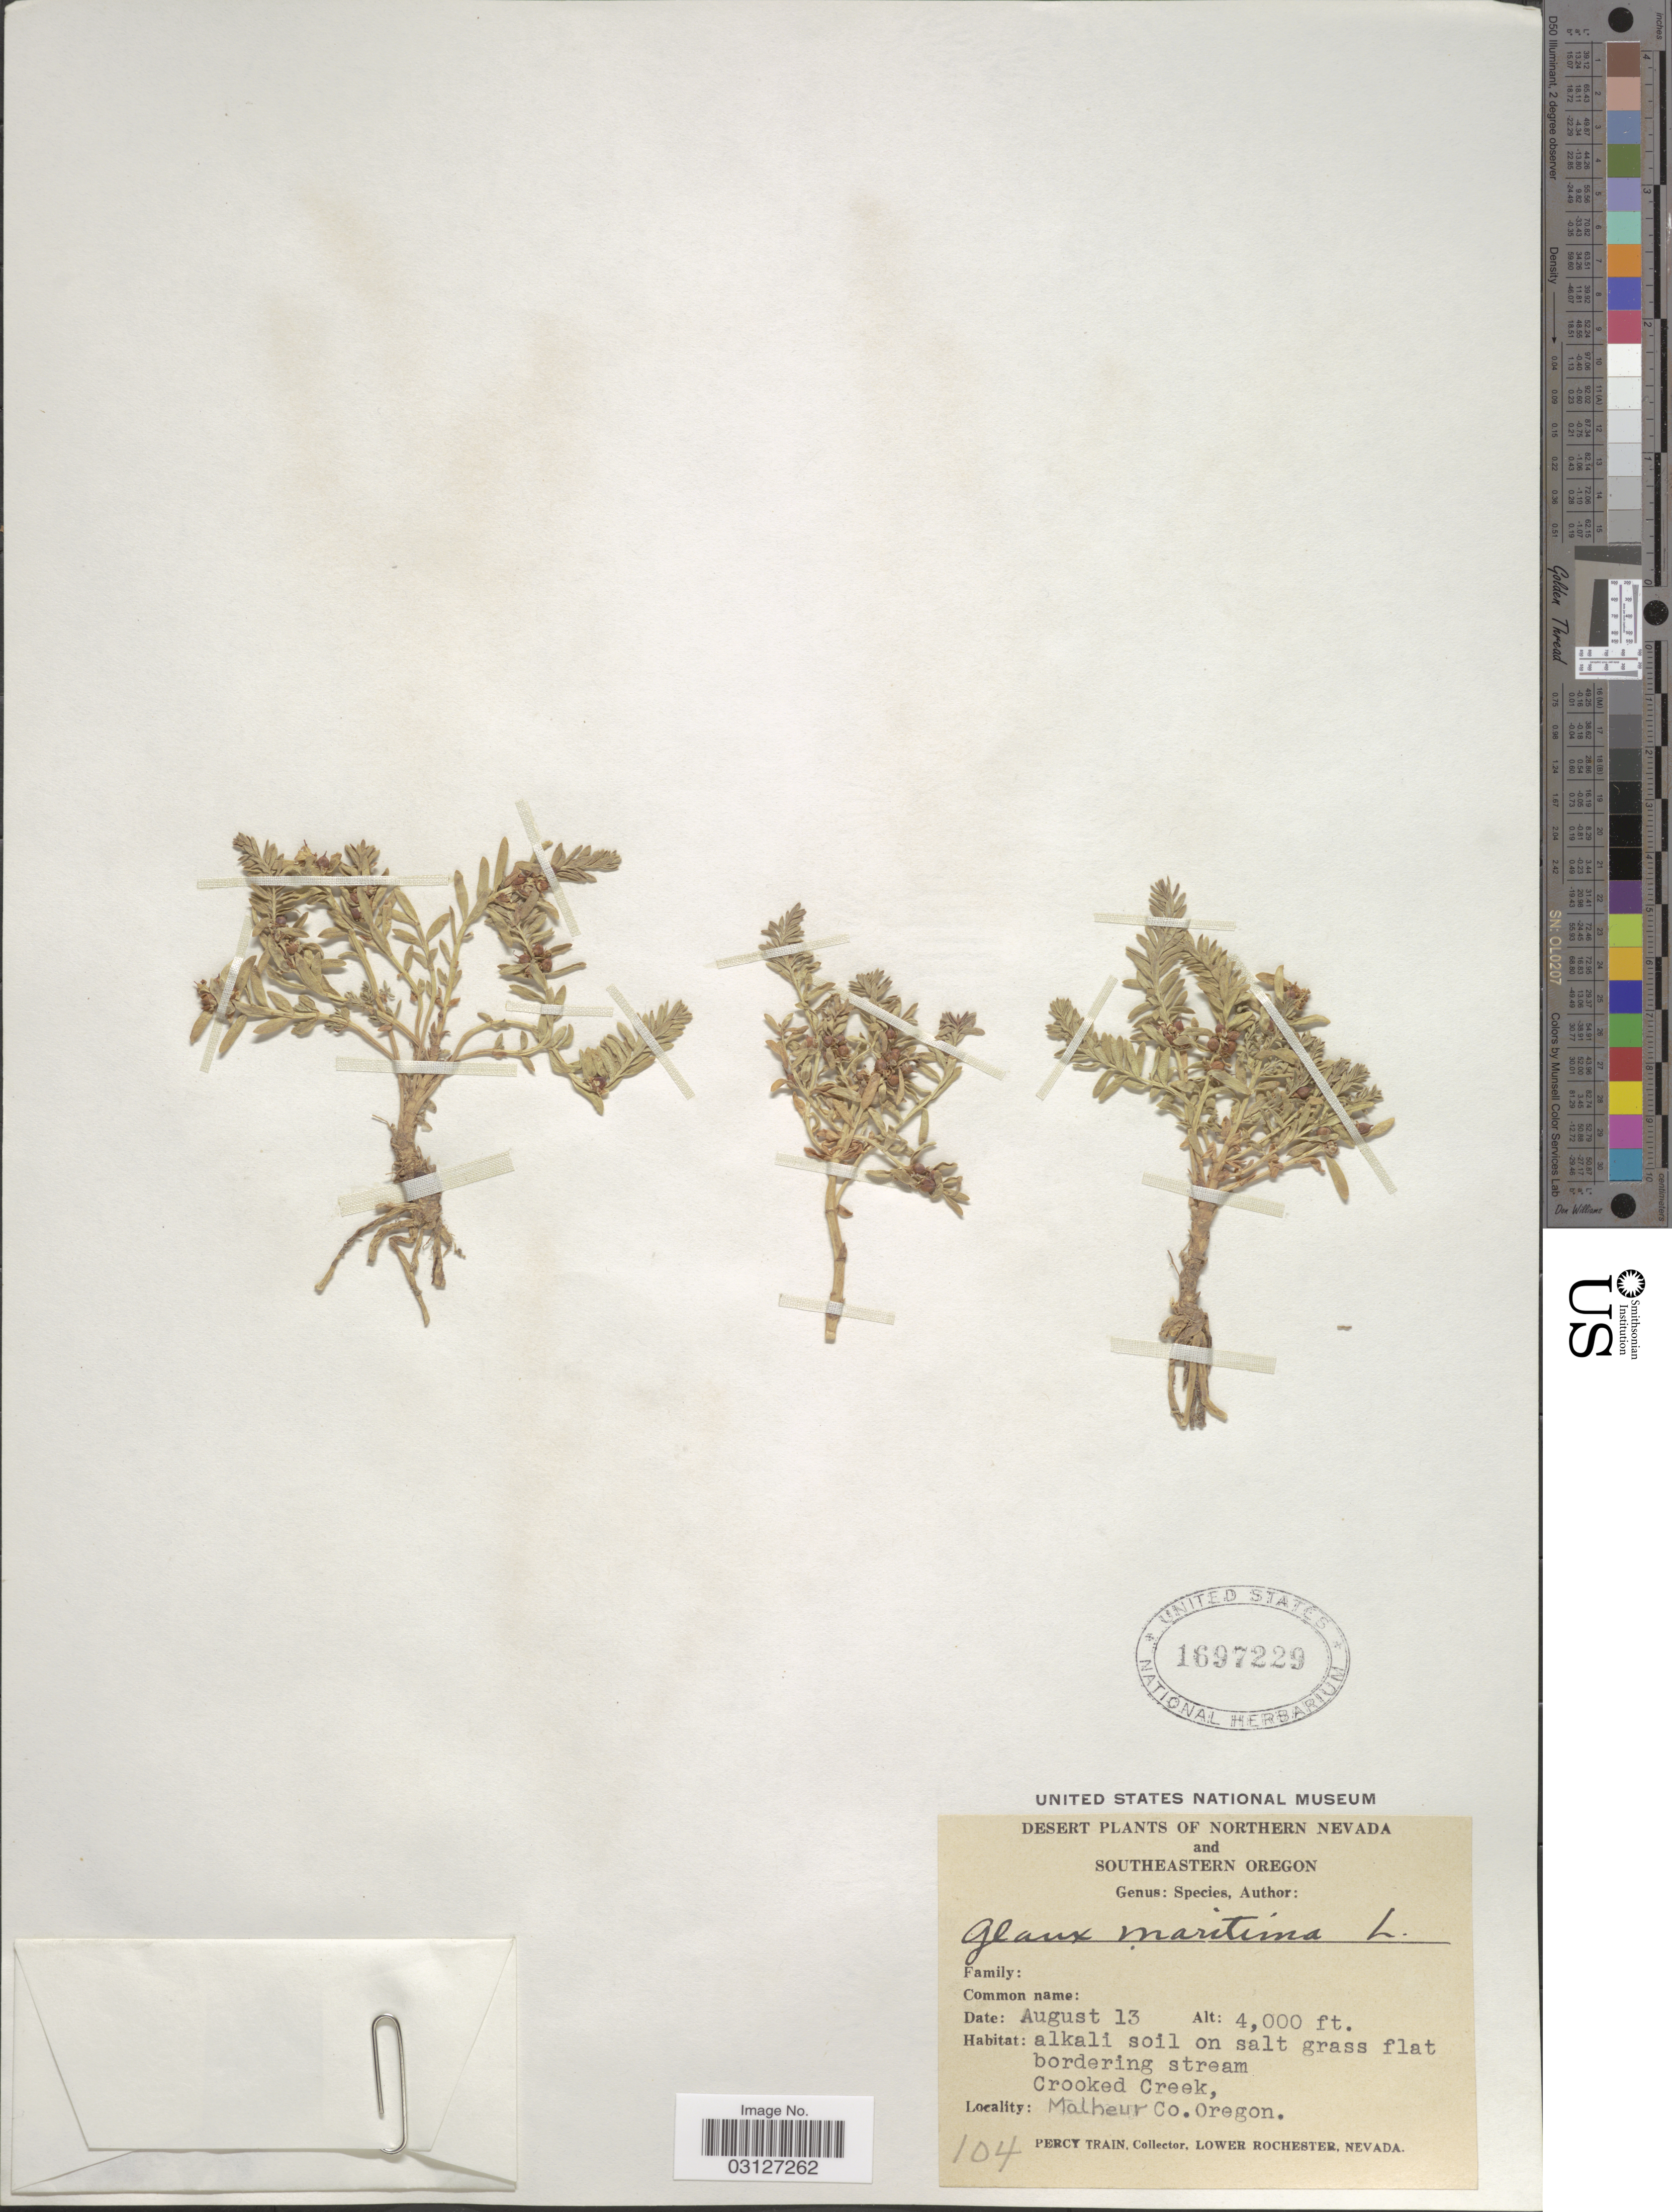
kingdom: Plantae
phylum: Tracheophyta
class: Magnoliopsida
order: Ericales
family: Primulaceae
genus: Glaux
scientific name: Glaux maritima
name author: L.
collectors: P. Train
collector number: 104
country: United States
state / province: Oregon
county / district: Malheur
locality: Southeastern Oregon, alkali soil on salt grass flat bordering stream Crooked Creek, Malheur Co.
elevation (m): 1219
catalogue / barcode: US 1697229